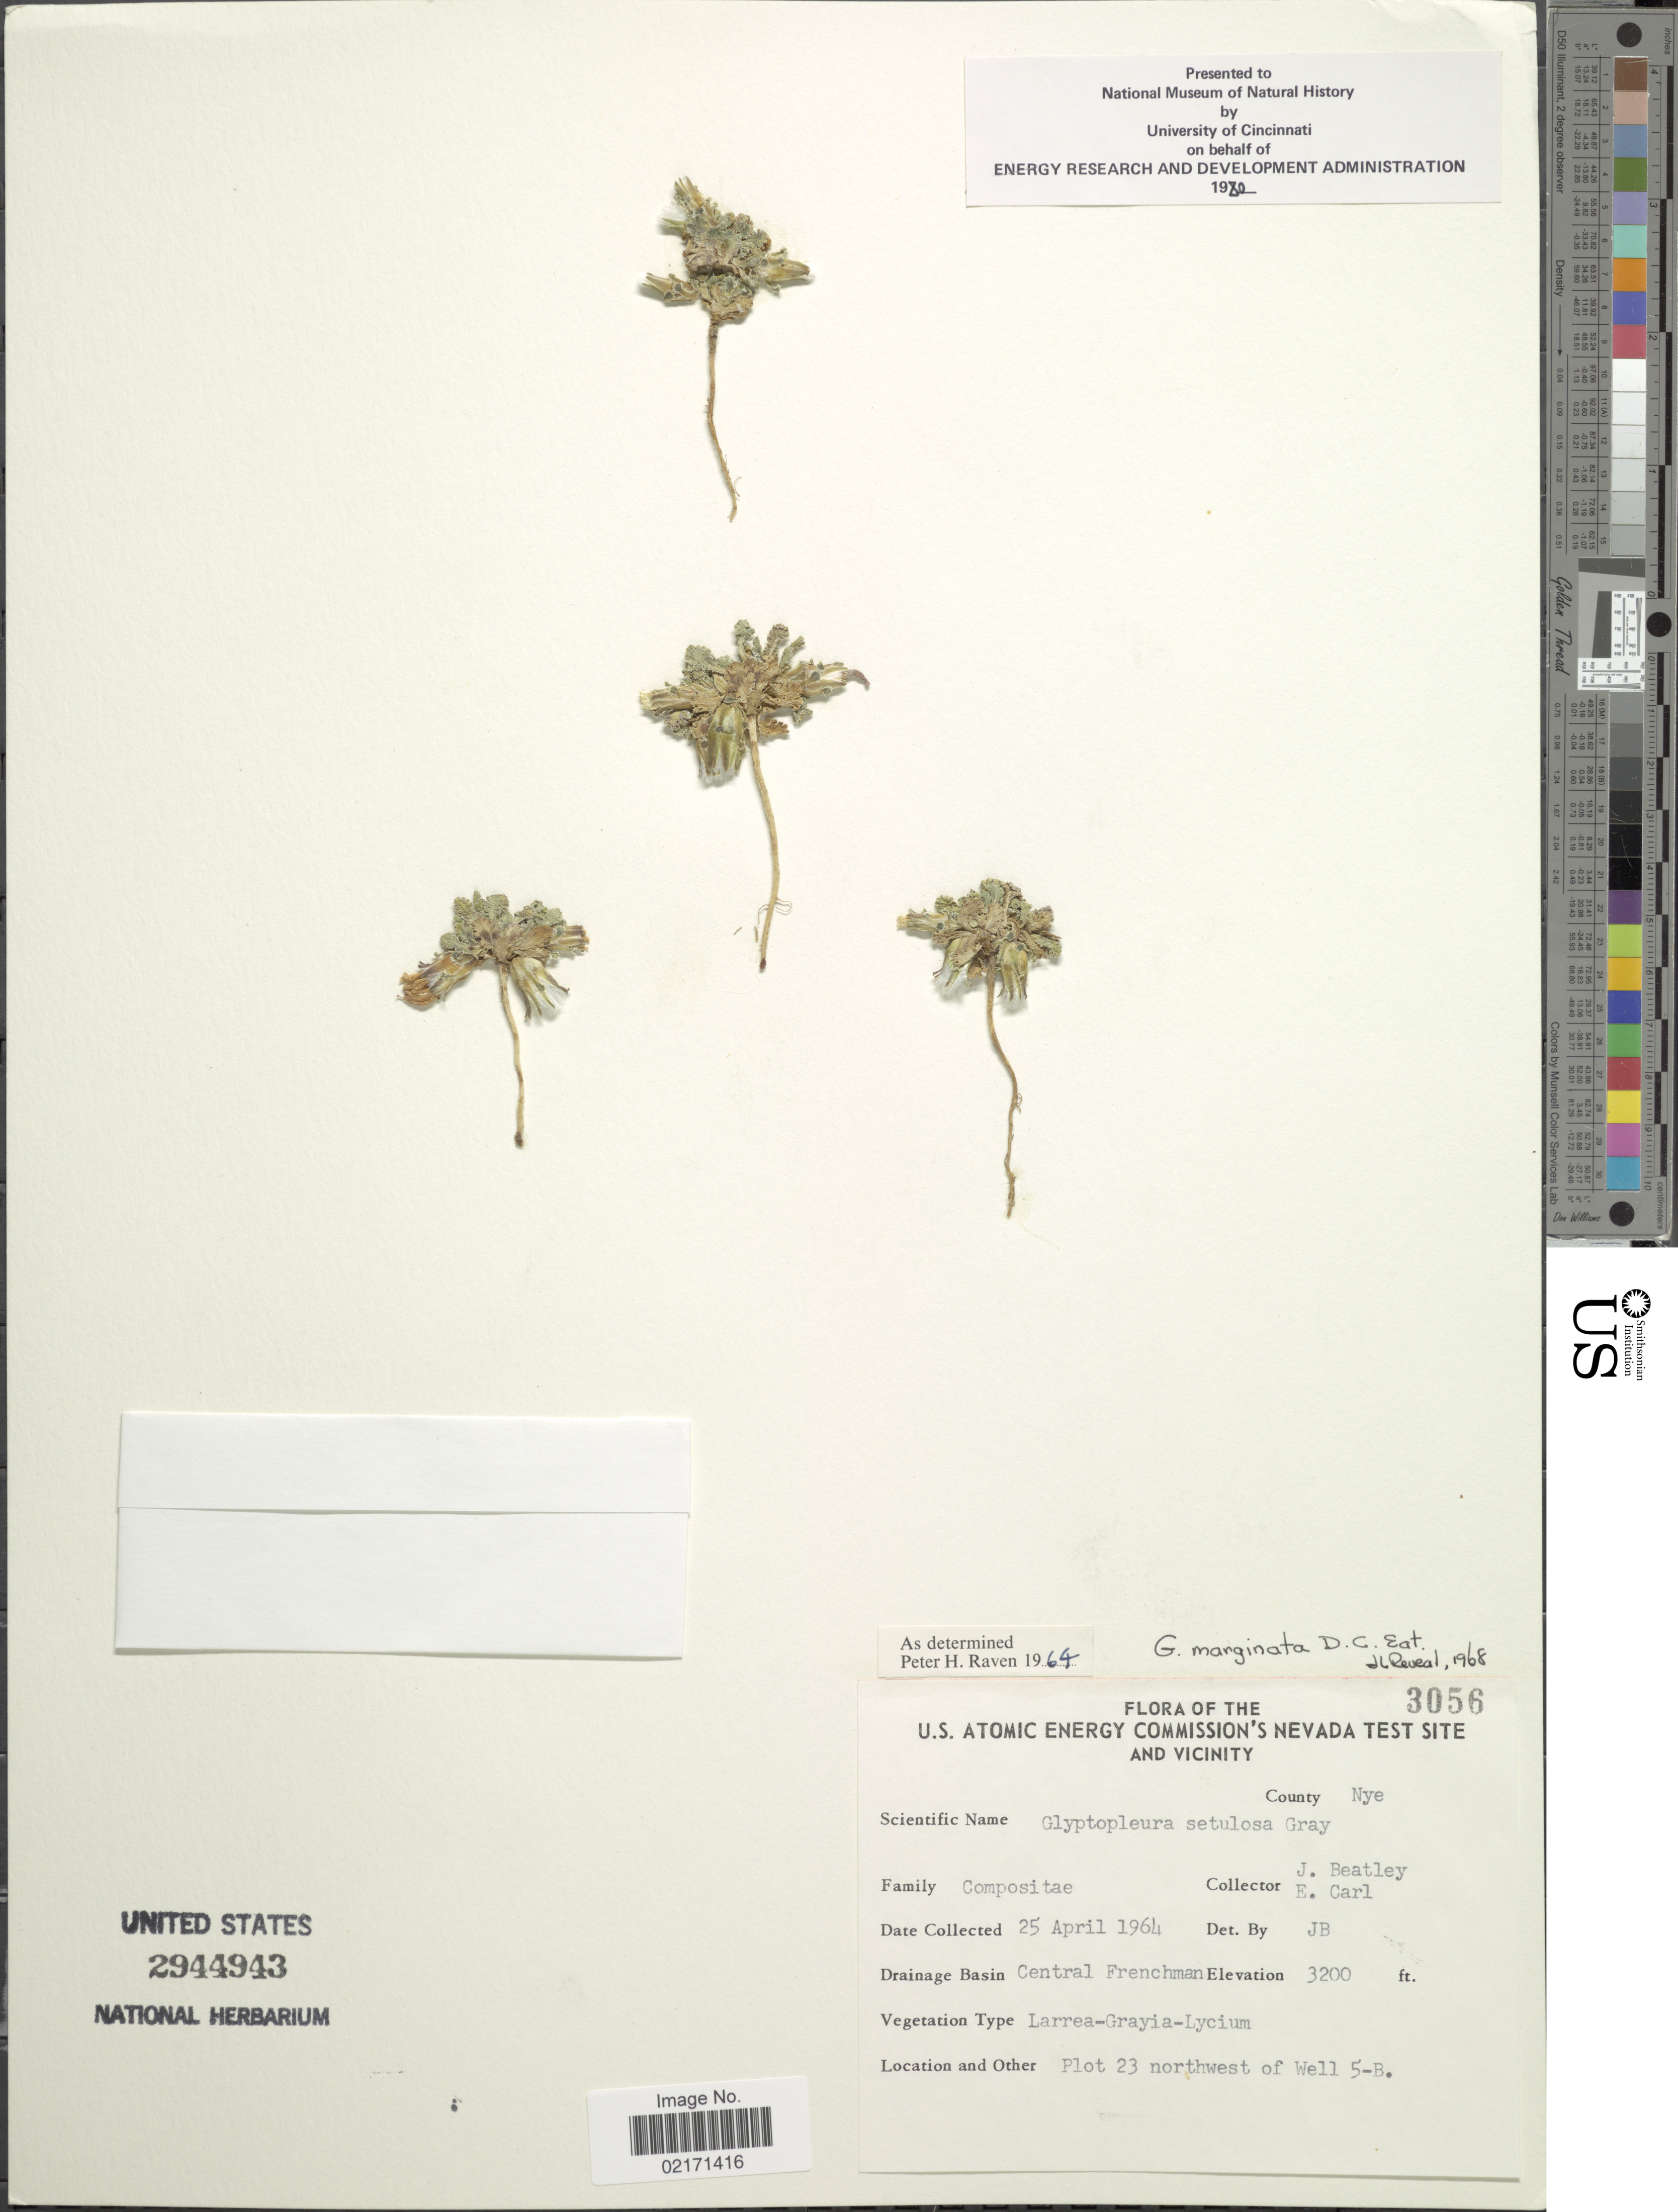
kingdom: Plantae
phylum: Tracheophyta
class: Magnoliopsida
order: Asterales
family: Asteraceae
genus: Glyptopleura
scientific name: Glyptopleura marginata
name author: D.C. Eaton in C. King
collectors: J. C. Beatley & E. Carl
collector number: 3056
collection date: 1964-04-25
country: United States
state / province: Nevada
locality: U.S. Atomic Energy Commison's Nevada Test Site and Vicinity, County Nye, Central Frenchman, Plot 23 northwest of Well 5-B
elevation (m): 975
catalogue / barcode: US 2944943